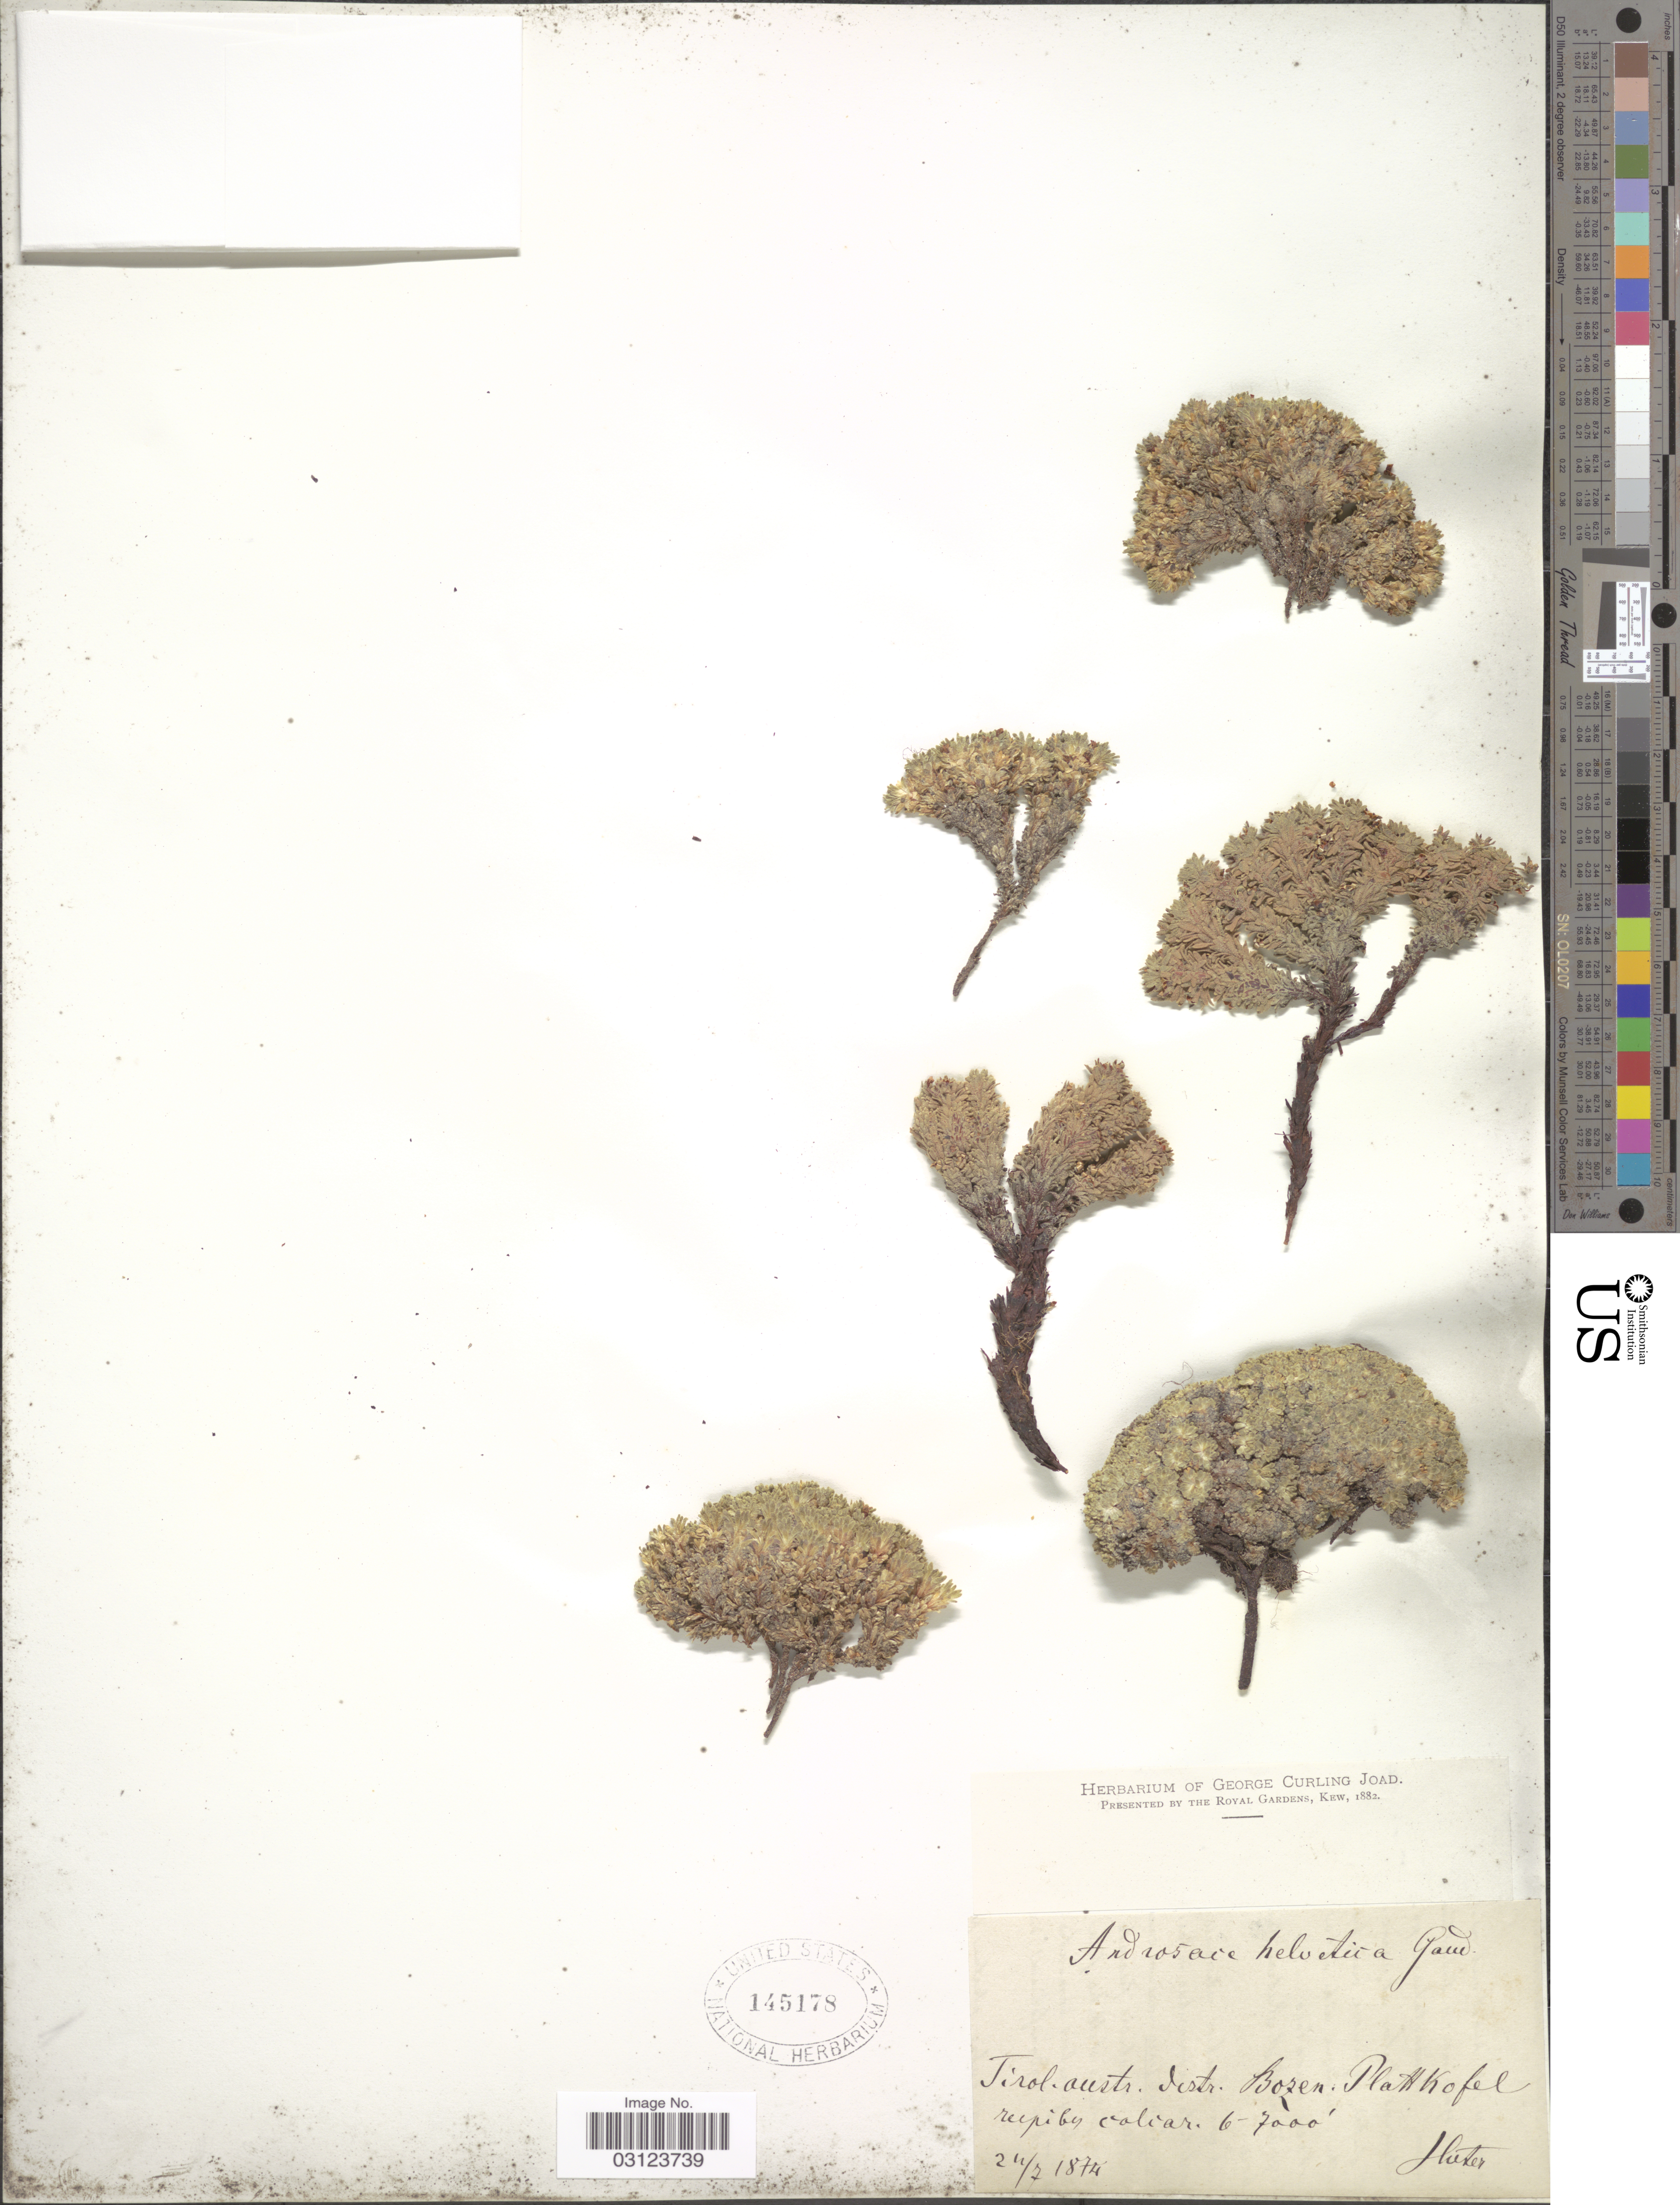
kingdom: Plantae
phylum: Tracheophyta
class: Magnoliopsida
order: Ericales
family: Primulaceae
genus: Androsace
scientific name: Androsace helvetica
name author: (L.) All.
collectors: -. Huter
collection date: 1874-07-24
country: Italy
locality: Tirol austr. destr. Bozen. Platt Koel rupibes coliar.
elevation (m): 1829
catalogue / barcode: US 145178